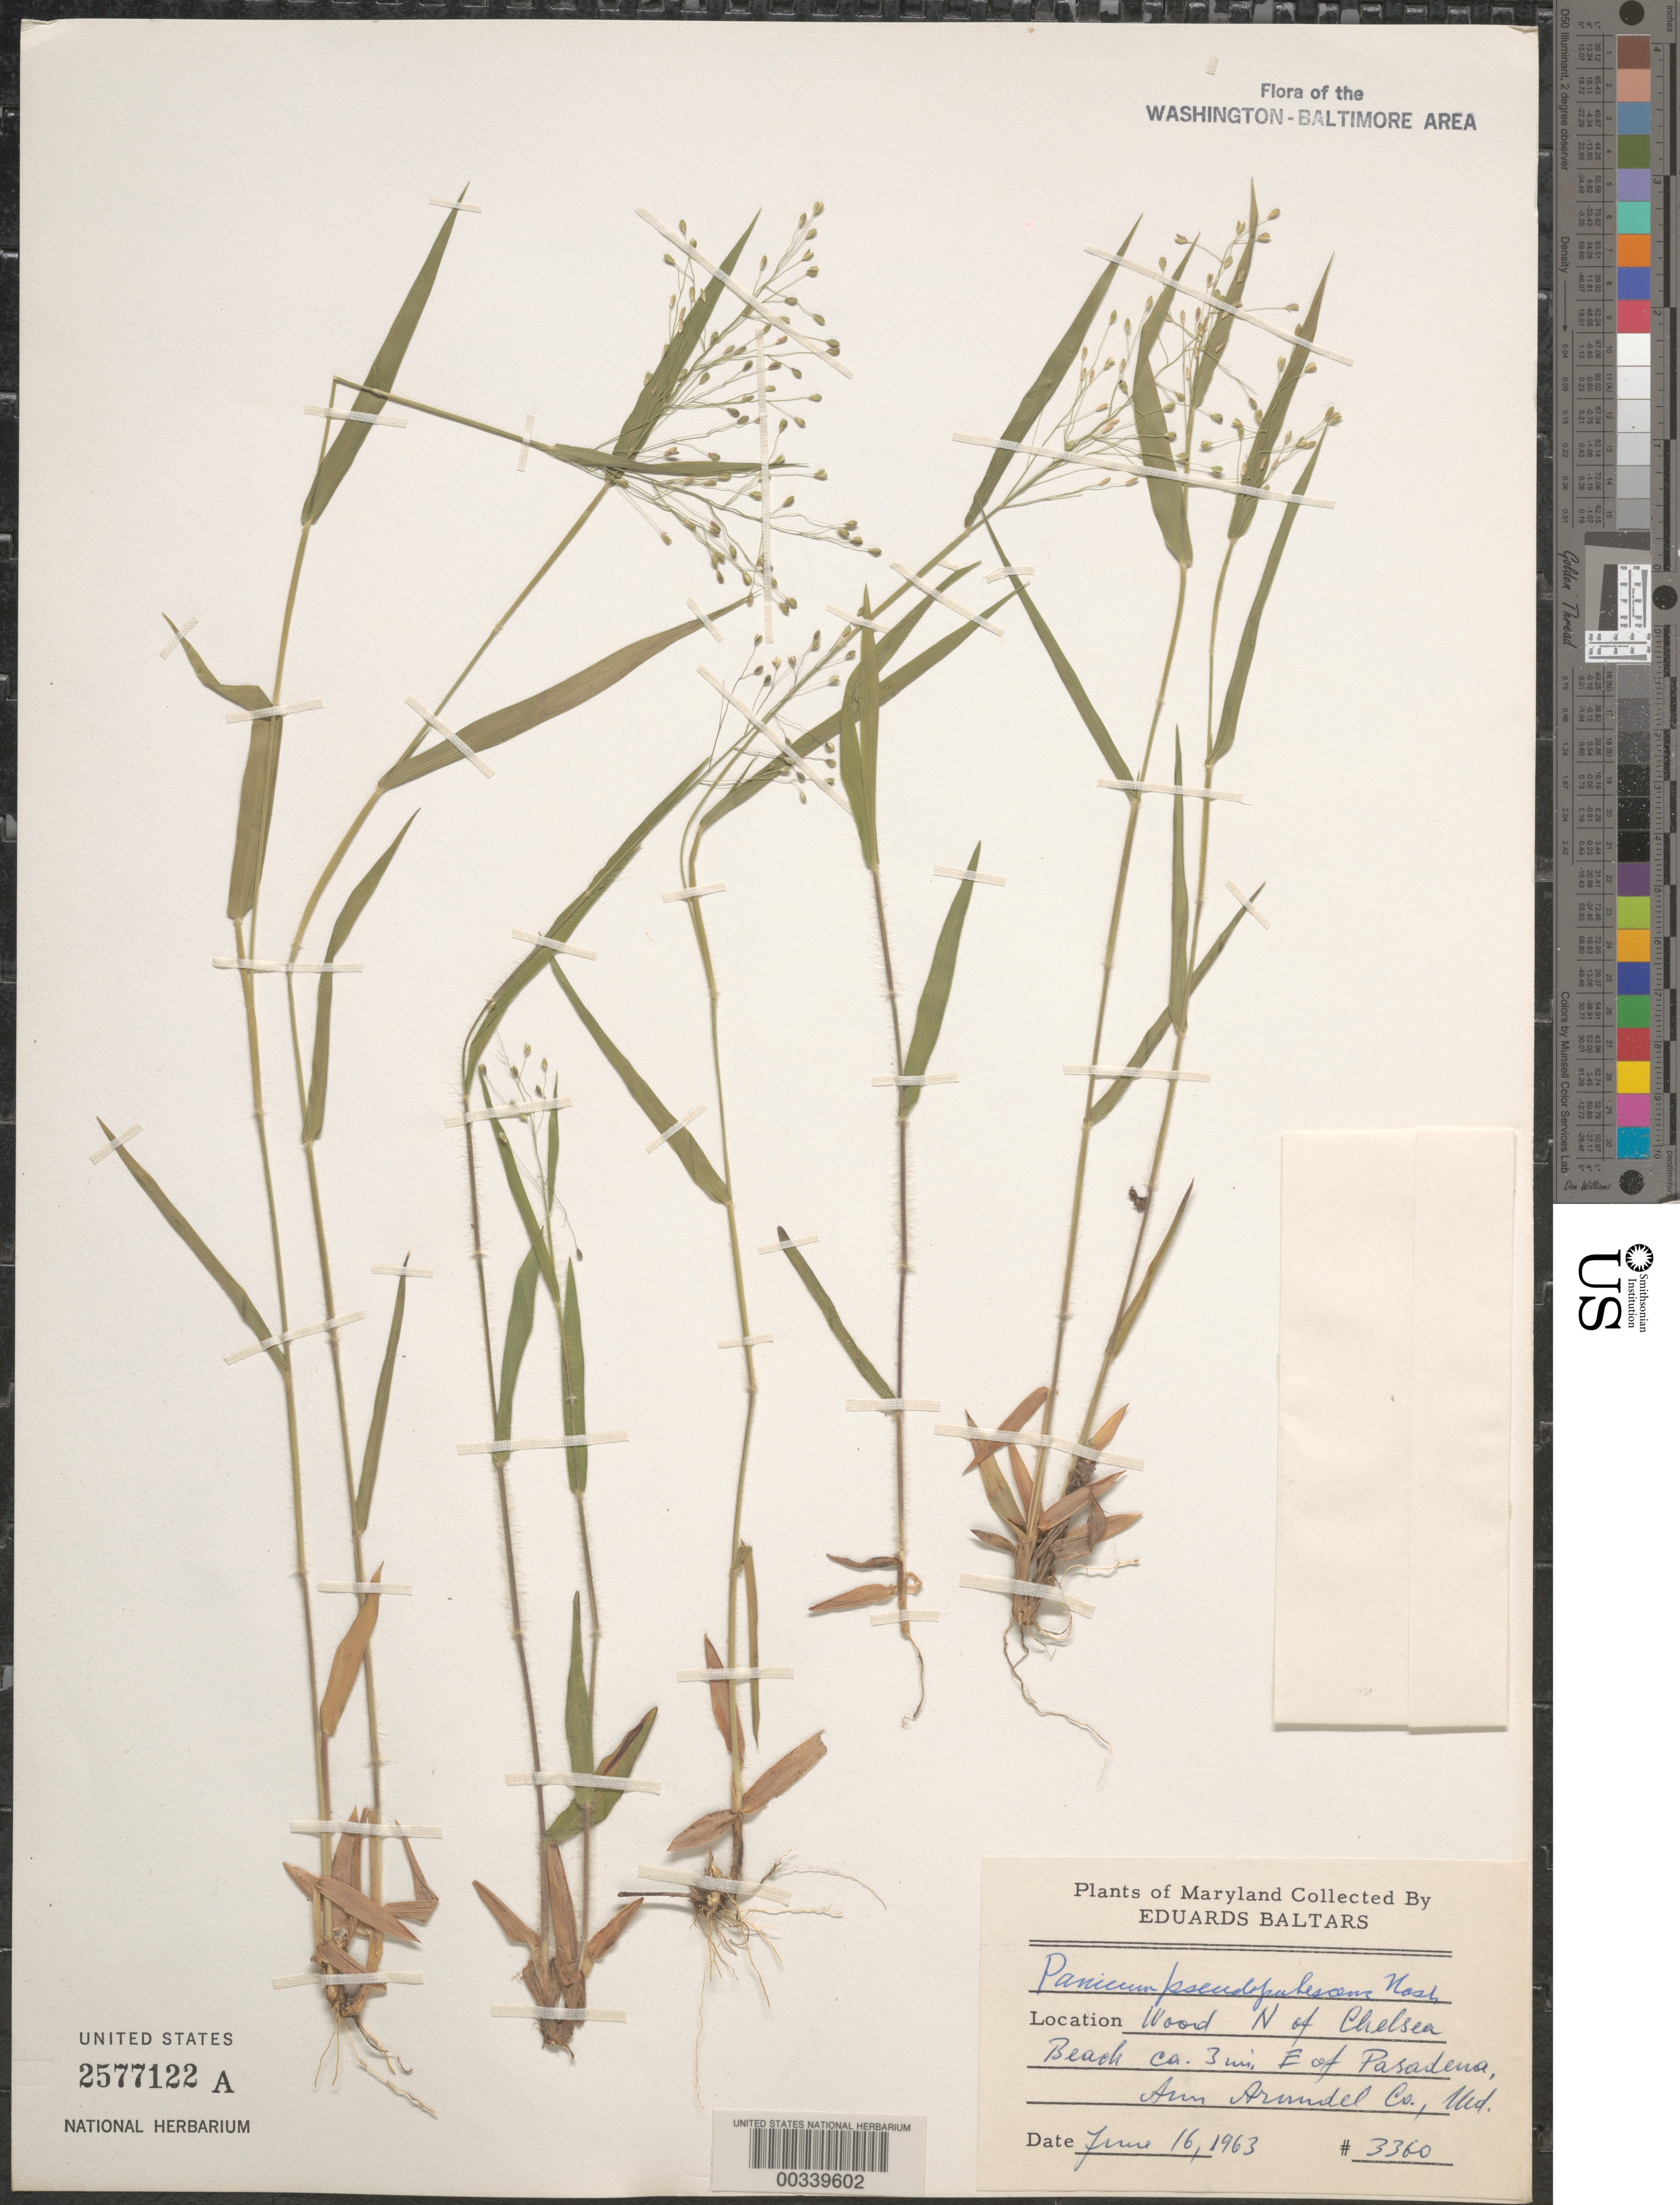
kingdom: Plantae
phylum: Tracheophyta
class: Liliopsida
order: Poales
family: Poaceae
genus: Dichanthelium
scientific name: Dichanthelium ovale subsp. villosissimum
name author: (Nash) Freckmann & Lelong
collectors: E. Baltars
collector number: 3360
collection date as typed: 16 Jun 1963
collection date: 1963-06-16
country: United States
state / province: Maryland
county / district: Anne Arundel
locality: W of Chelsea Beach E of Pasadena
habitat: Woods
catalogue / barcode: US 2577122A